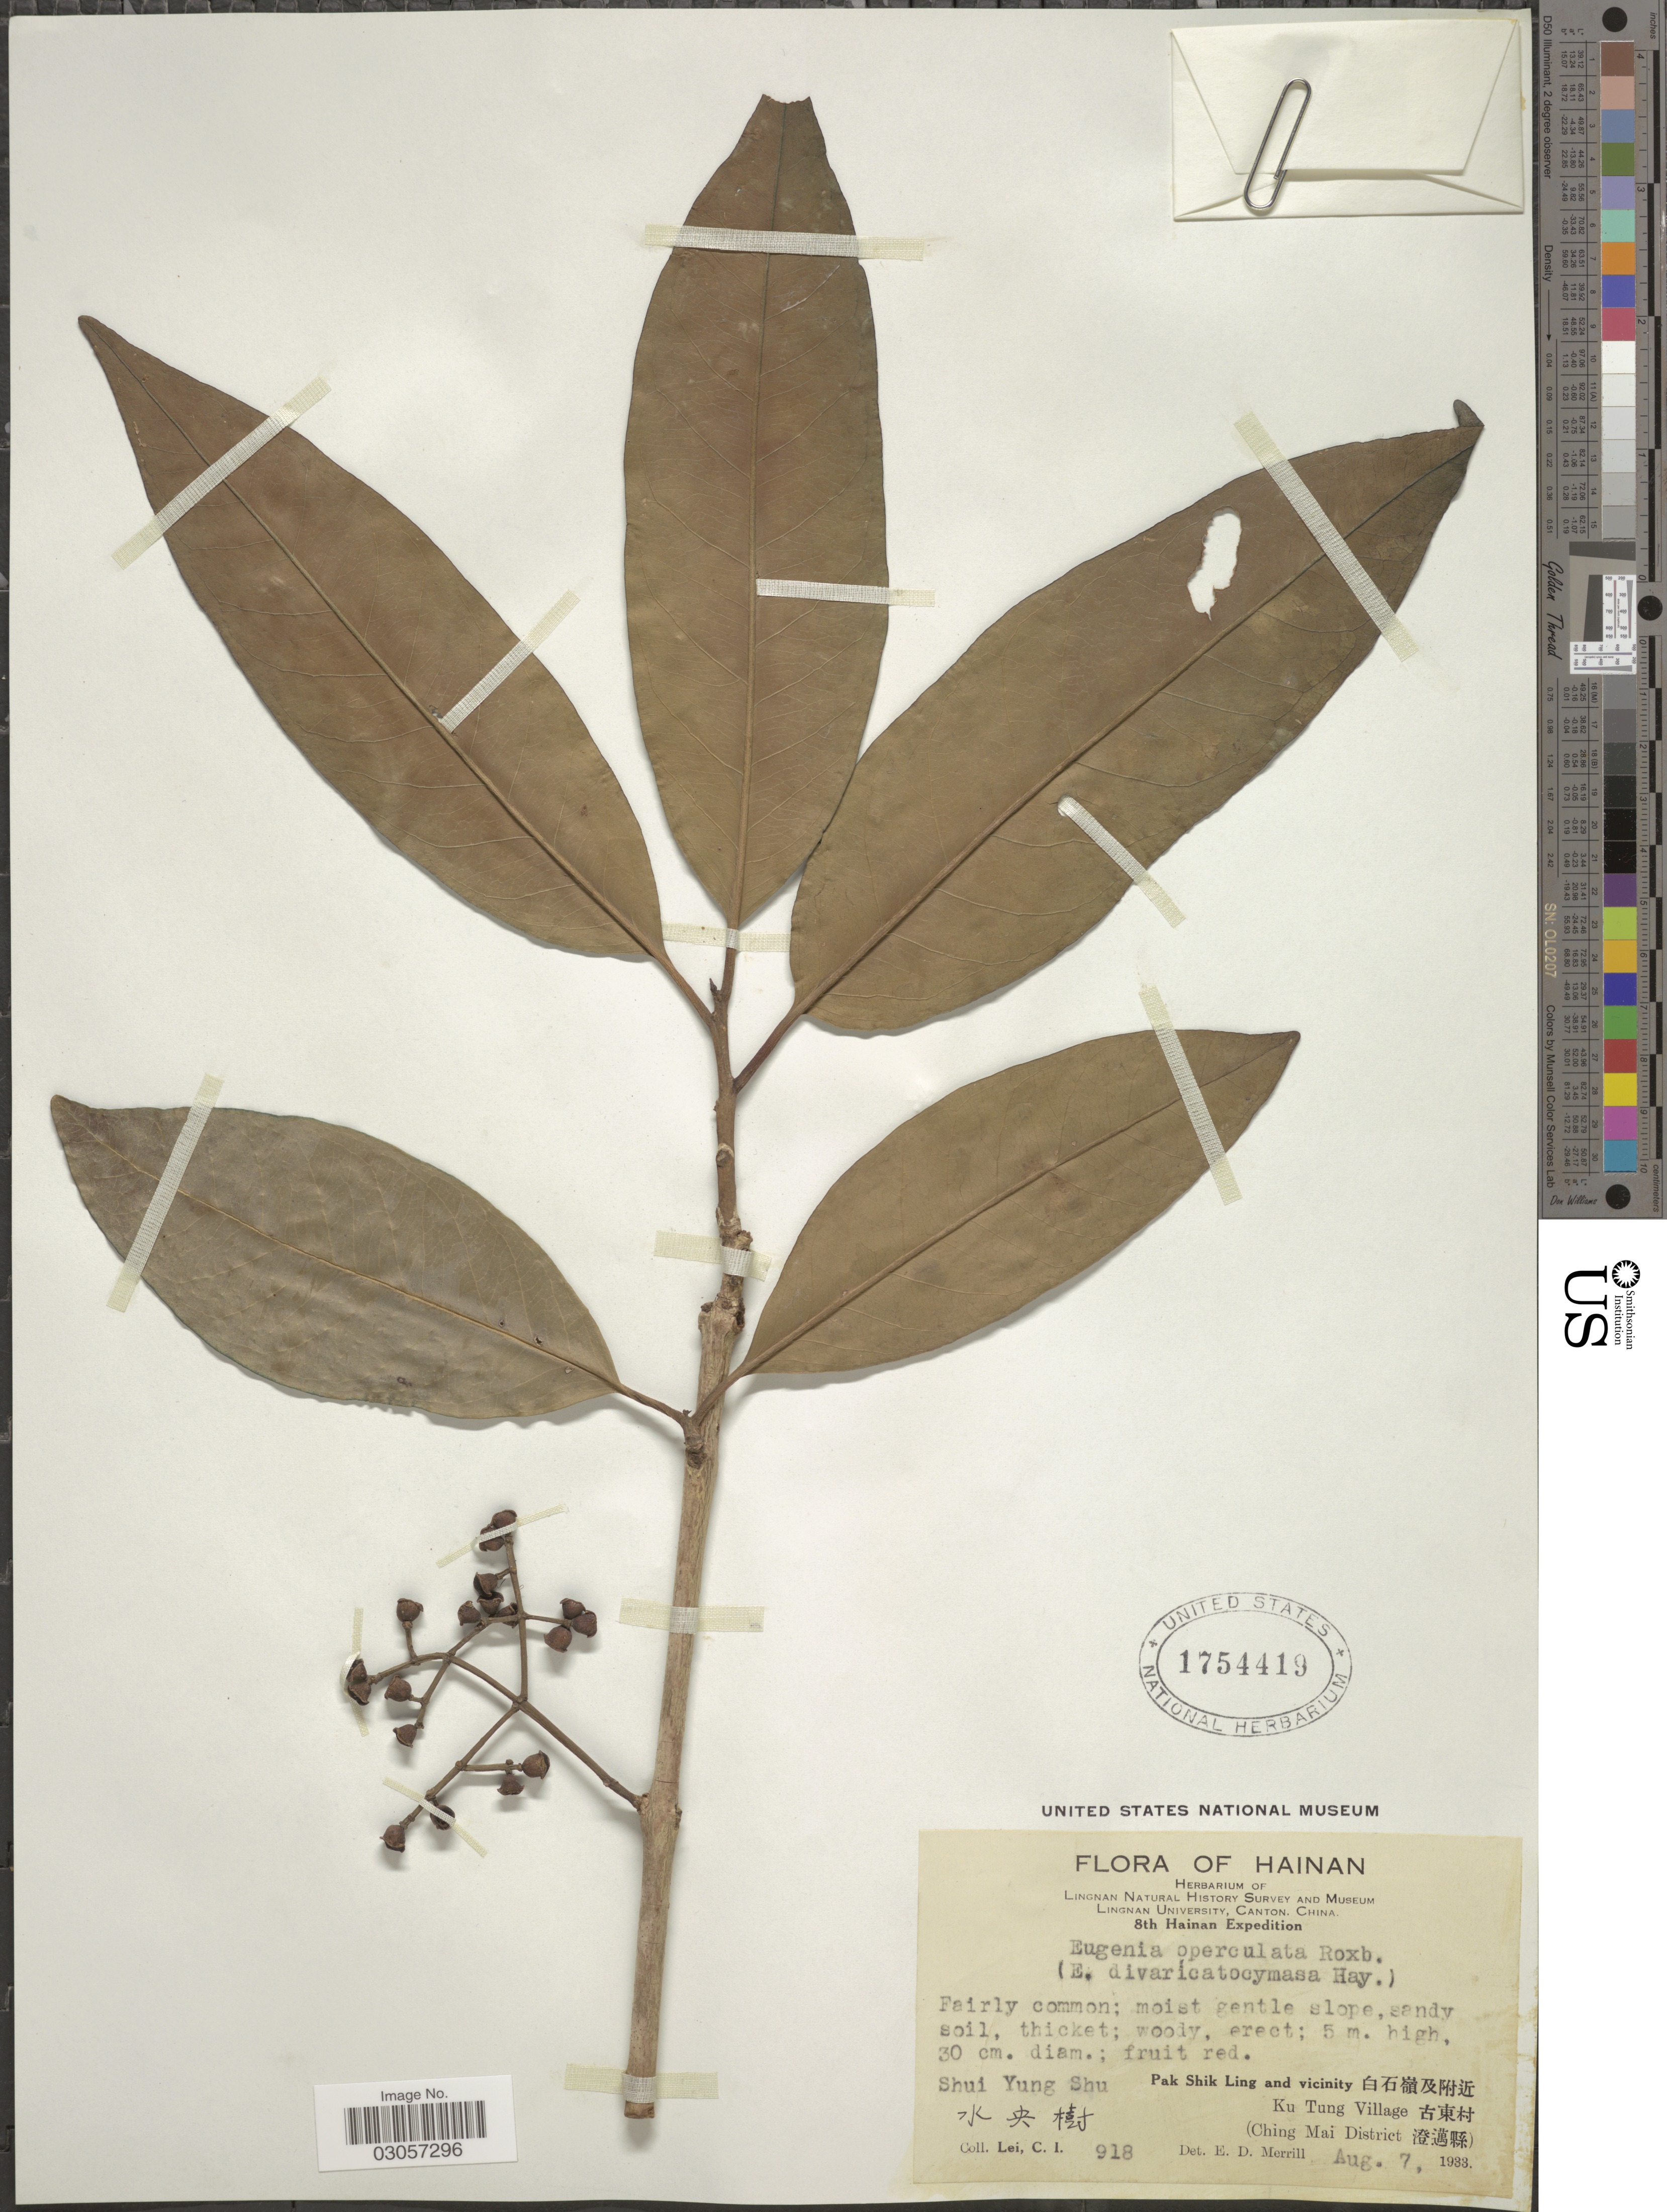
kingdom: Plantae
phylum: Tracheophyta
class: Magnoliopsida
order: Myrtales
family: Myrtaceae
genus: Syzygium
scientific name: Syzygium nervosum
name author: DC.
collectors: C. I. Lei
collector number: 918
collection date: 1933-08-07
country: China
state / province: Hainan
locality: Pak Shik Ling and vicinity, Ku Tung Village, (Ching Mai District), Shui Yung Shu.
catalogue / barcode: US 1754419